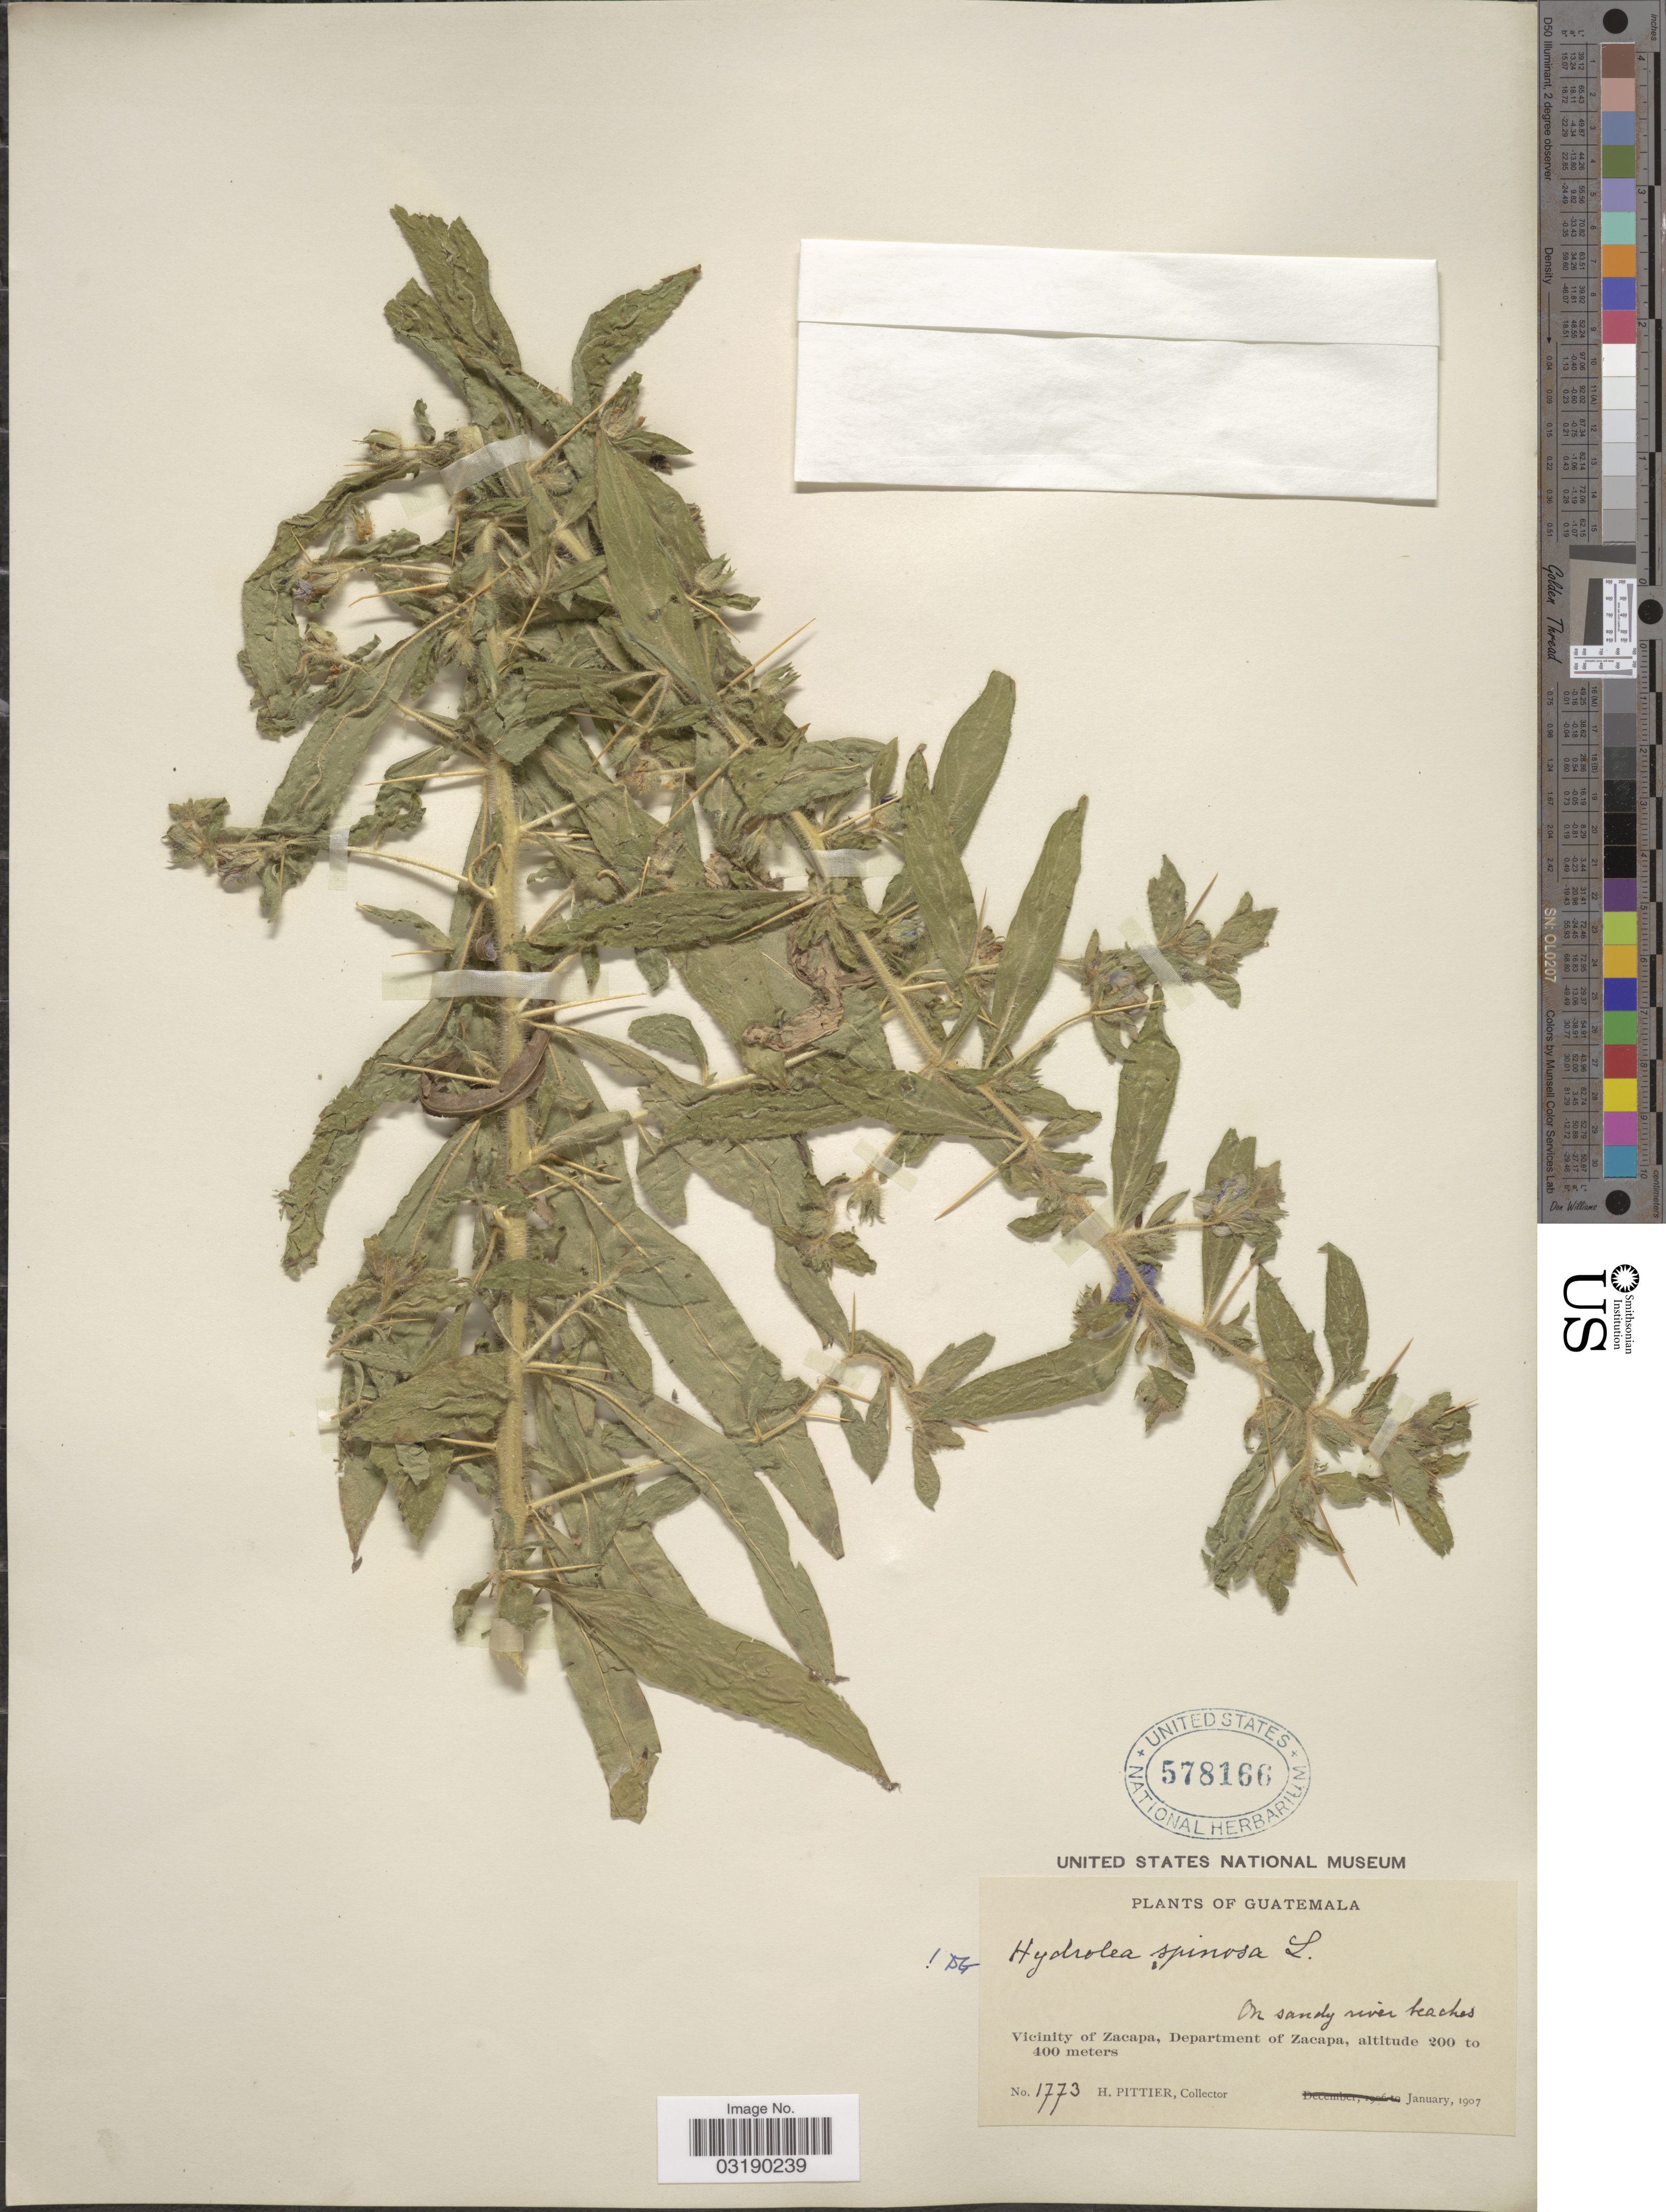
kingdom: Plantae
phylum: Tracheophyta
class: Magnoliopsida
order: Solanales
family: Hydroleaceae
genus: Hydrolea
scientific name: Hydrolea spinosa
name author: L.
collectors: H. F. Pittier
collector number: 1773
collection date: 1907-01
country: Guatemala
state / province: Zacapa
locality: Vicinity of Zacapa, Department of Zacapa.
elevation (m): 200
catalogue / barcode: US 578166